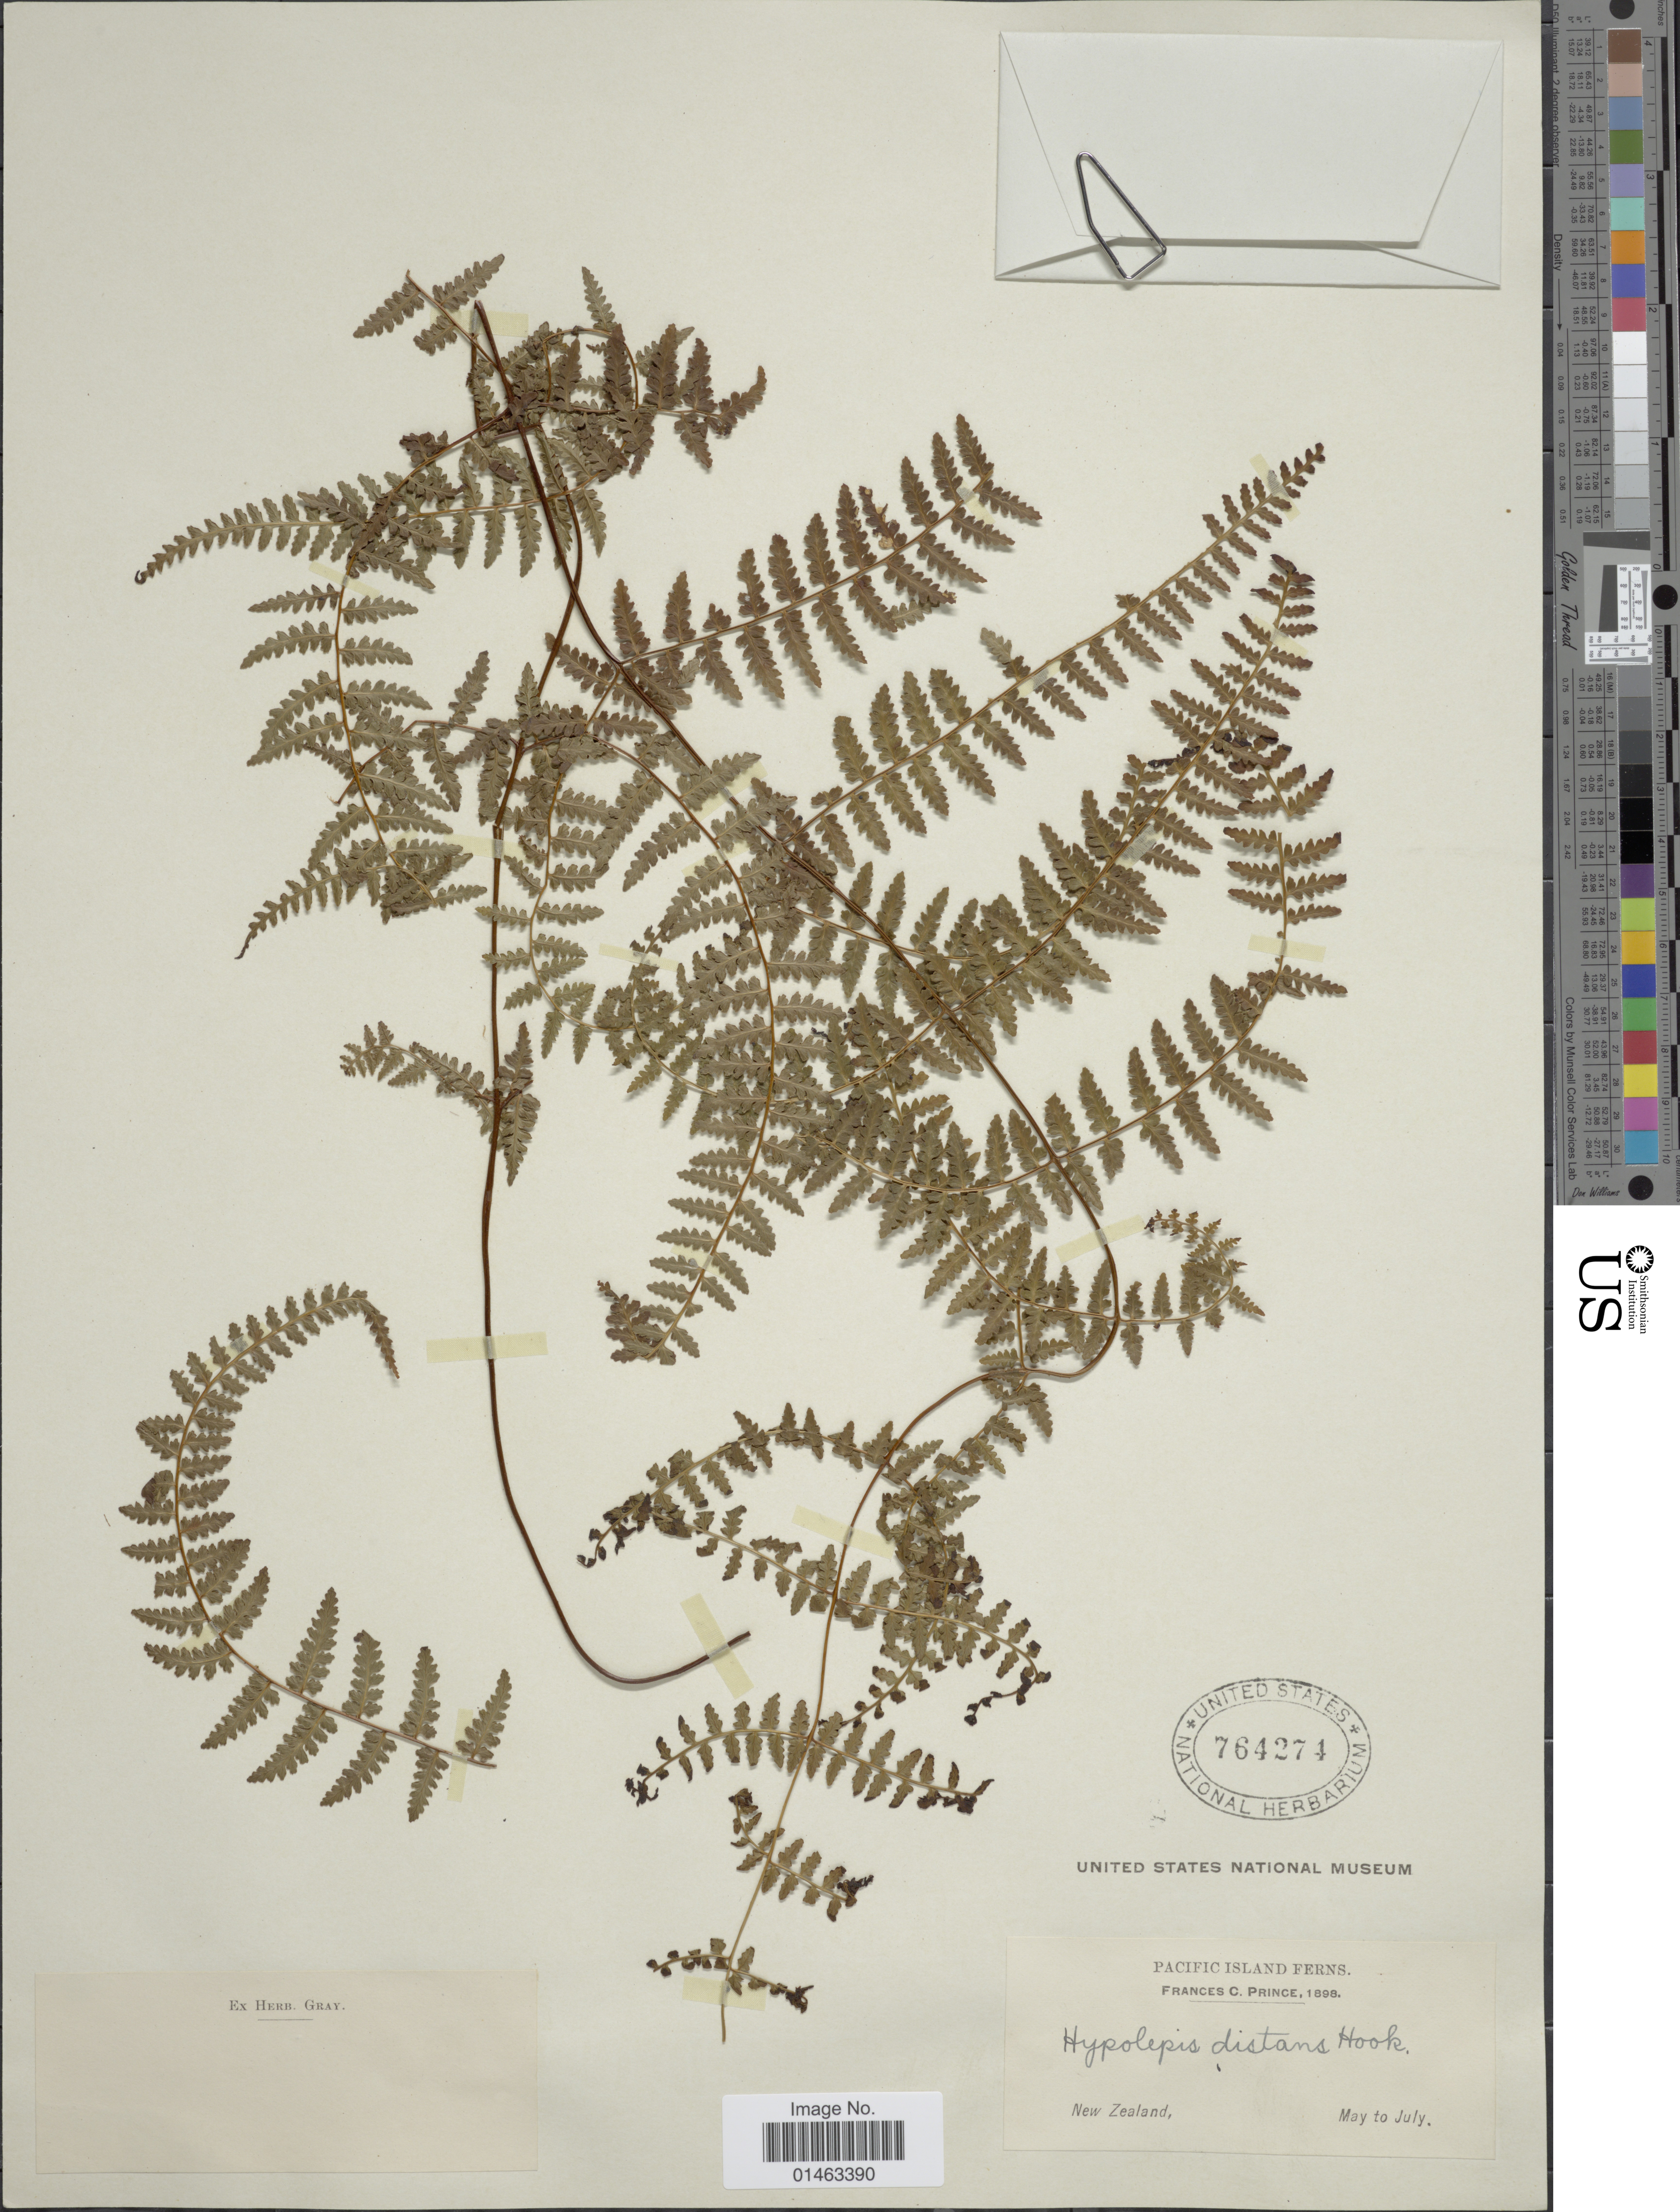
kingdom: Plantae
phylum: Tracheophyta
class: Polypodiopsida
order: Polypodiales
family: Dennstaedtiaceae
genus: Hypolepis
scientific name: Hypolepis distans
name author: (Colenso) Hook.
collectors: F. Prince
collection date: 1898-05/1898-07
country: New Zealand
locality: Pacific Island, New Zealand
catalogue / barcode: US 764274